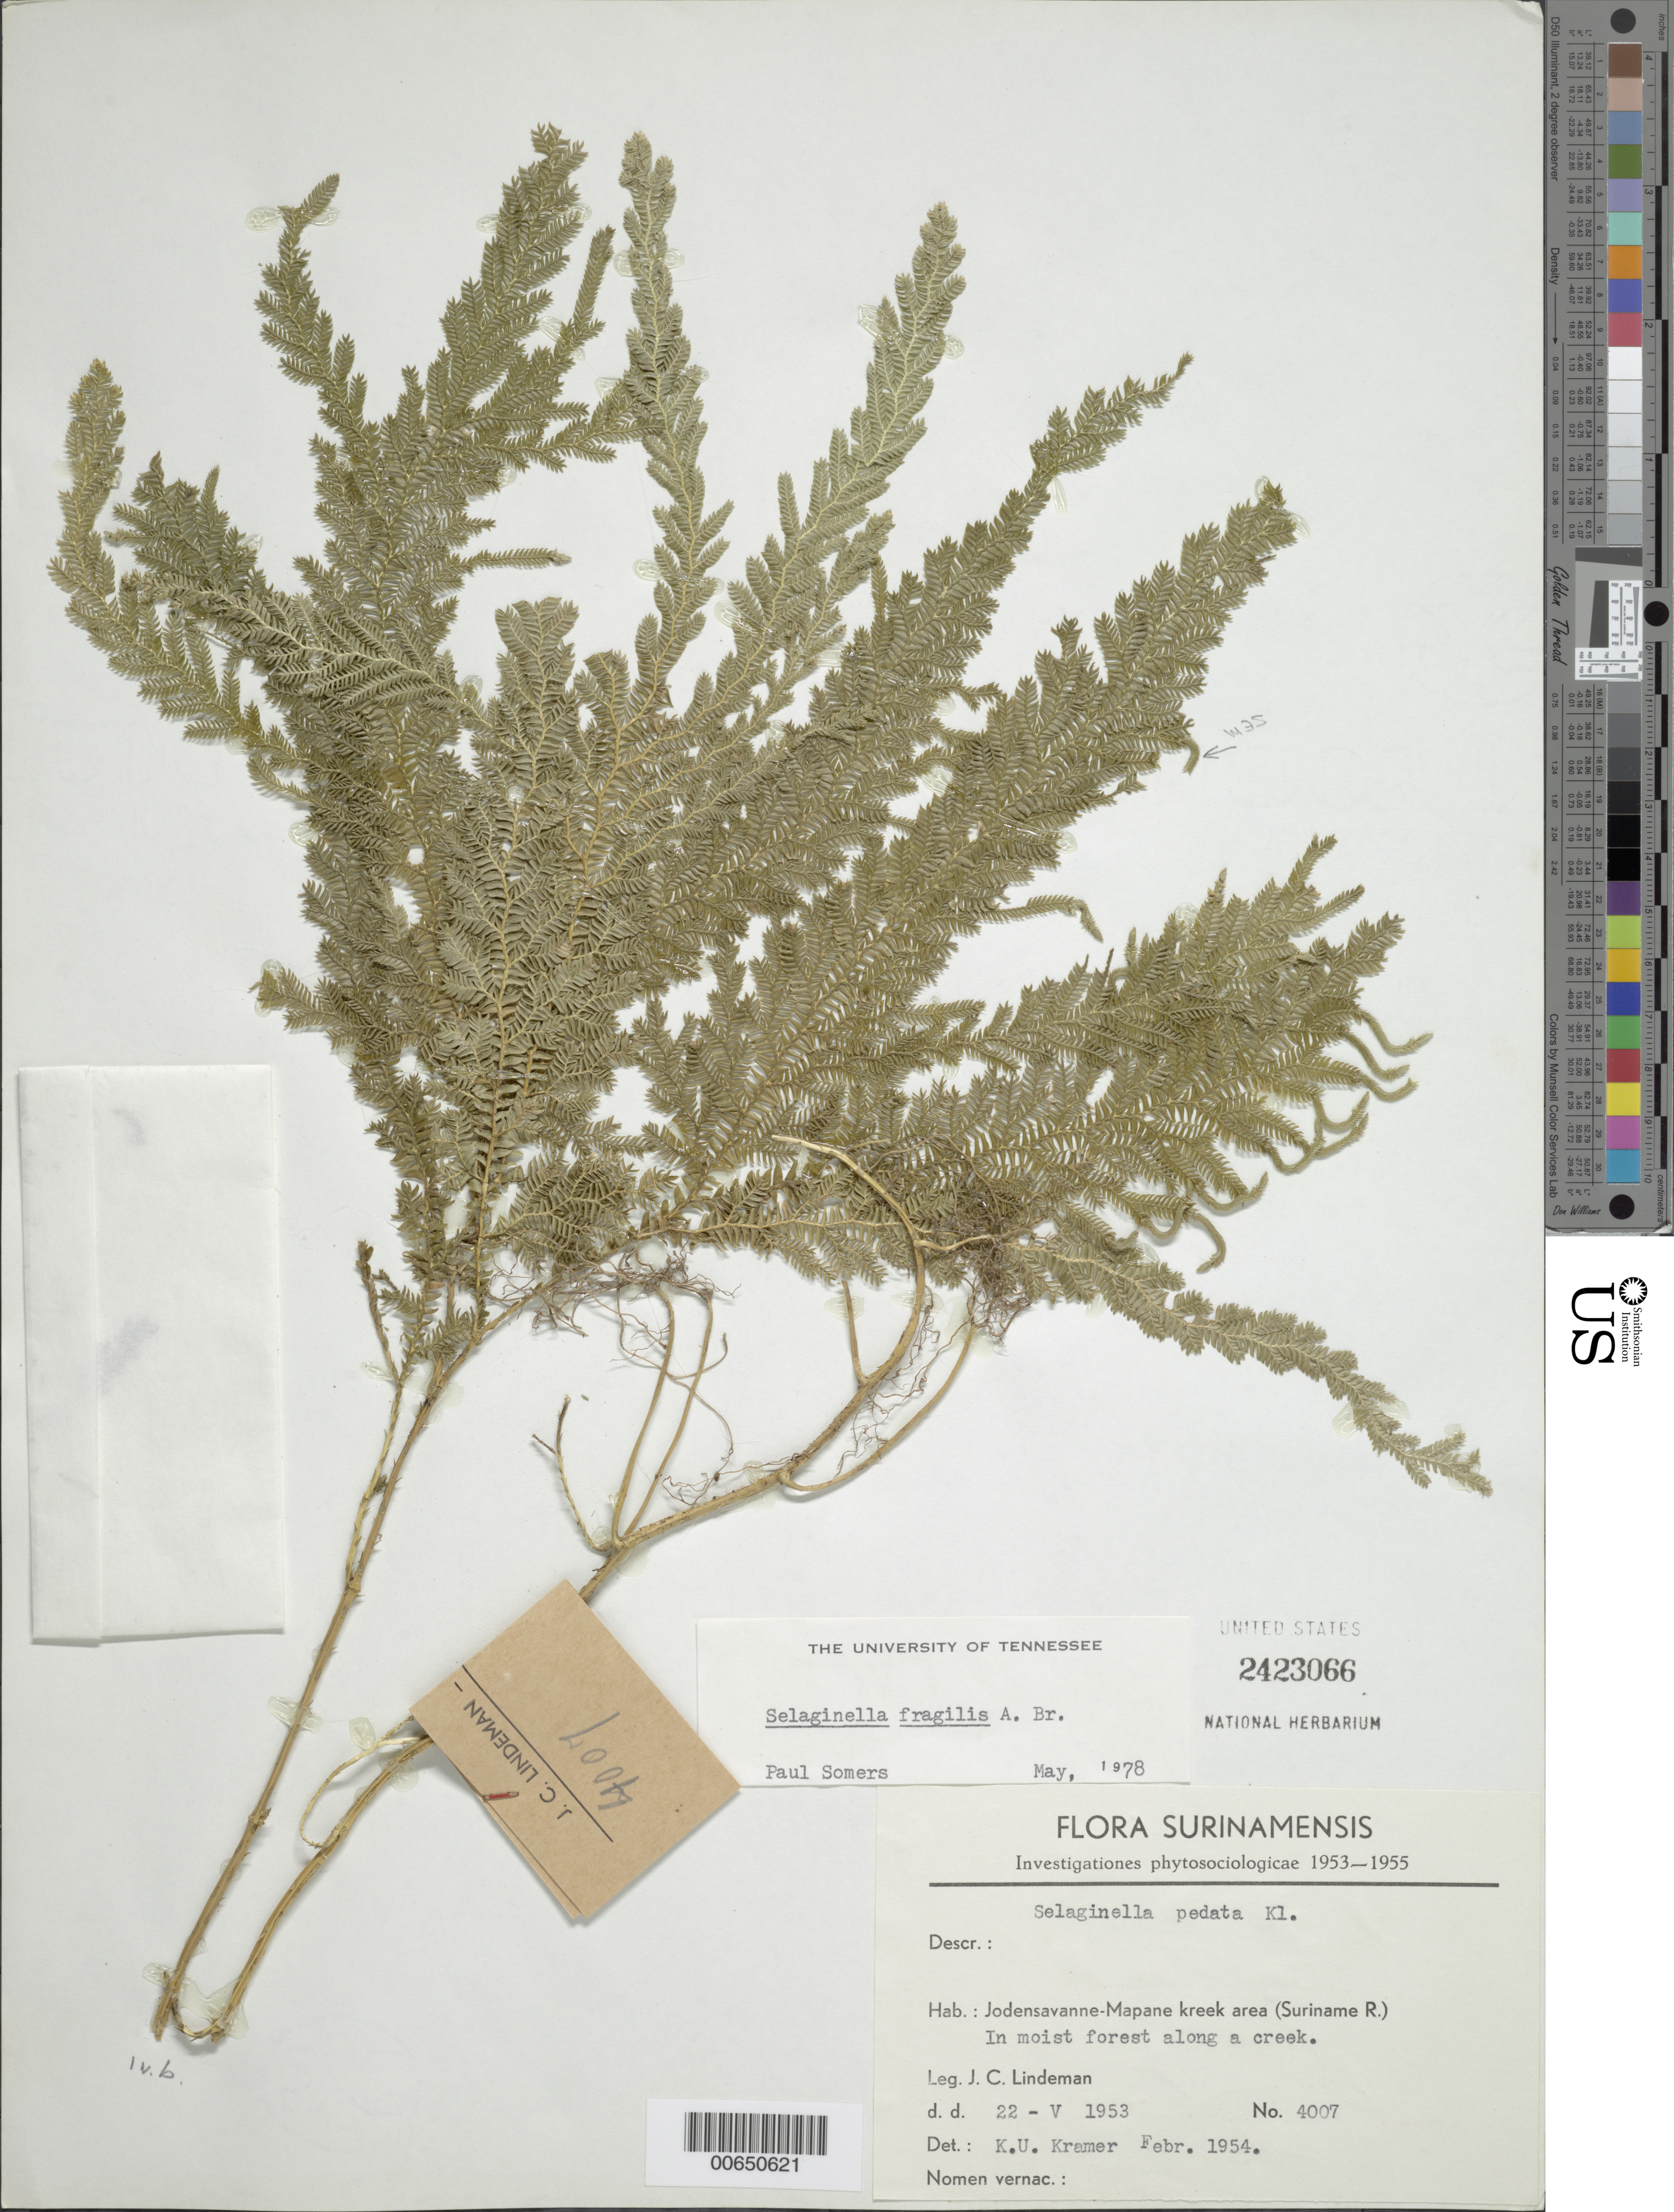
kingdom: Plantae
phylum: Tracheophyta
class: Lycopodiopsida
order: Selaginellales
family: Selaginellaceae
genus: Selaginella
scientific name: Selaginella fragilis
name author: A. Braun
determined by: Somers, P., (TENN), University of Tennessee Knoxville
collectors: J. C. Lindeman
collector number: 4007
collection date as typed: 22-May-53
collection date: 1953-05-22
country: Suriname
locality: Jodensavanne-Mapane kreek area (Suriname River)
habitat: Moist forest along creek.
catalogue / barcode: US 2423066